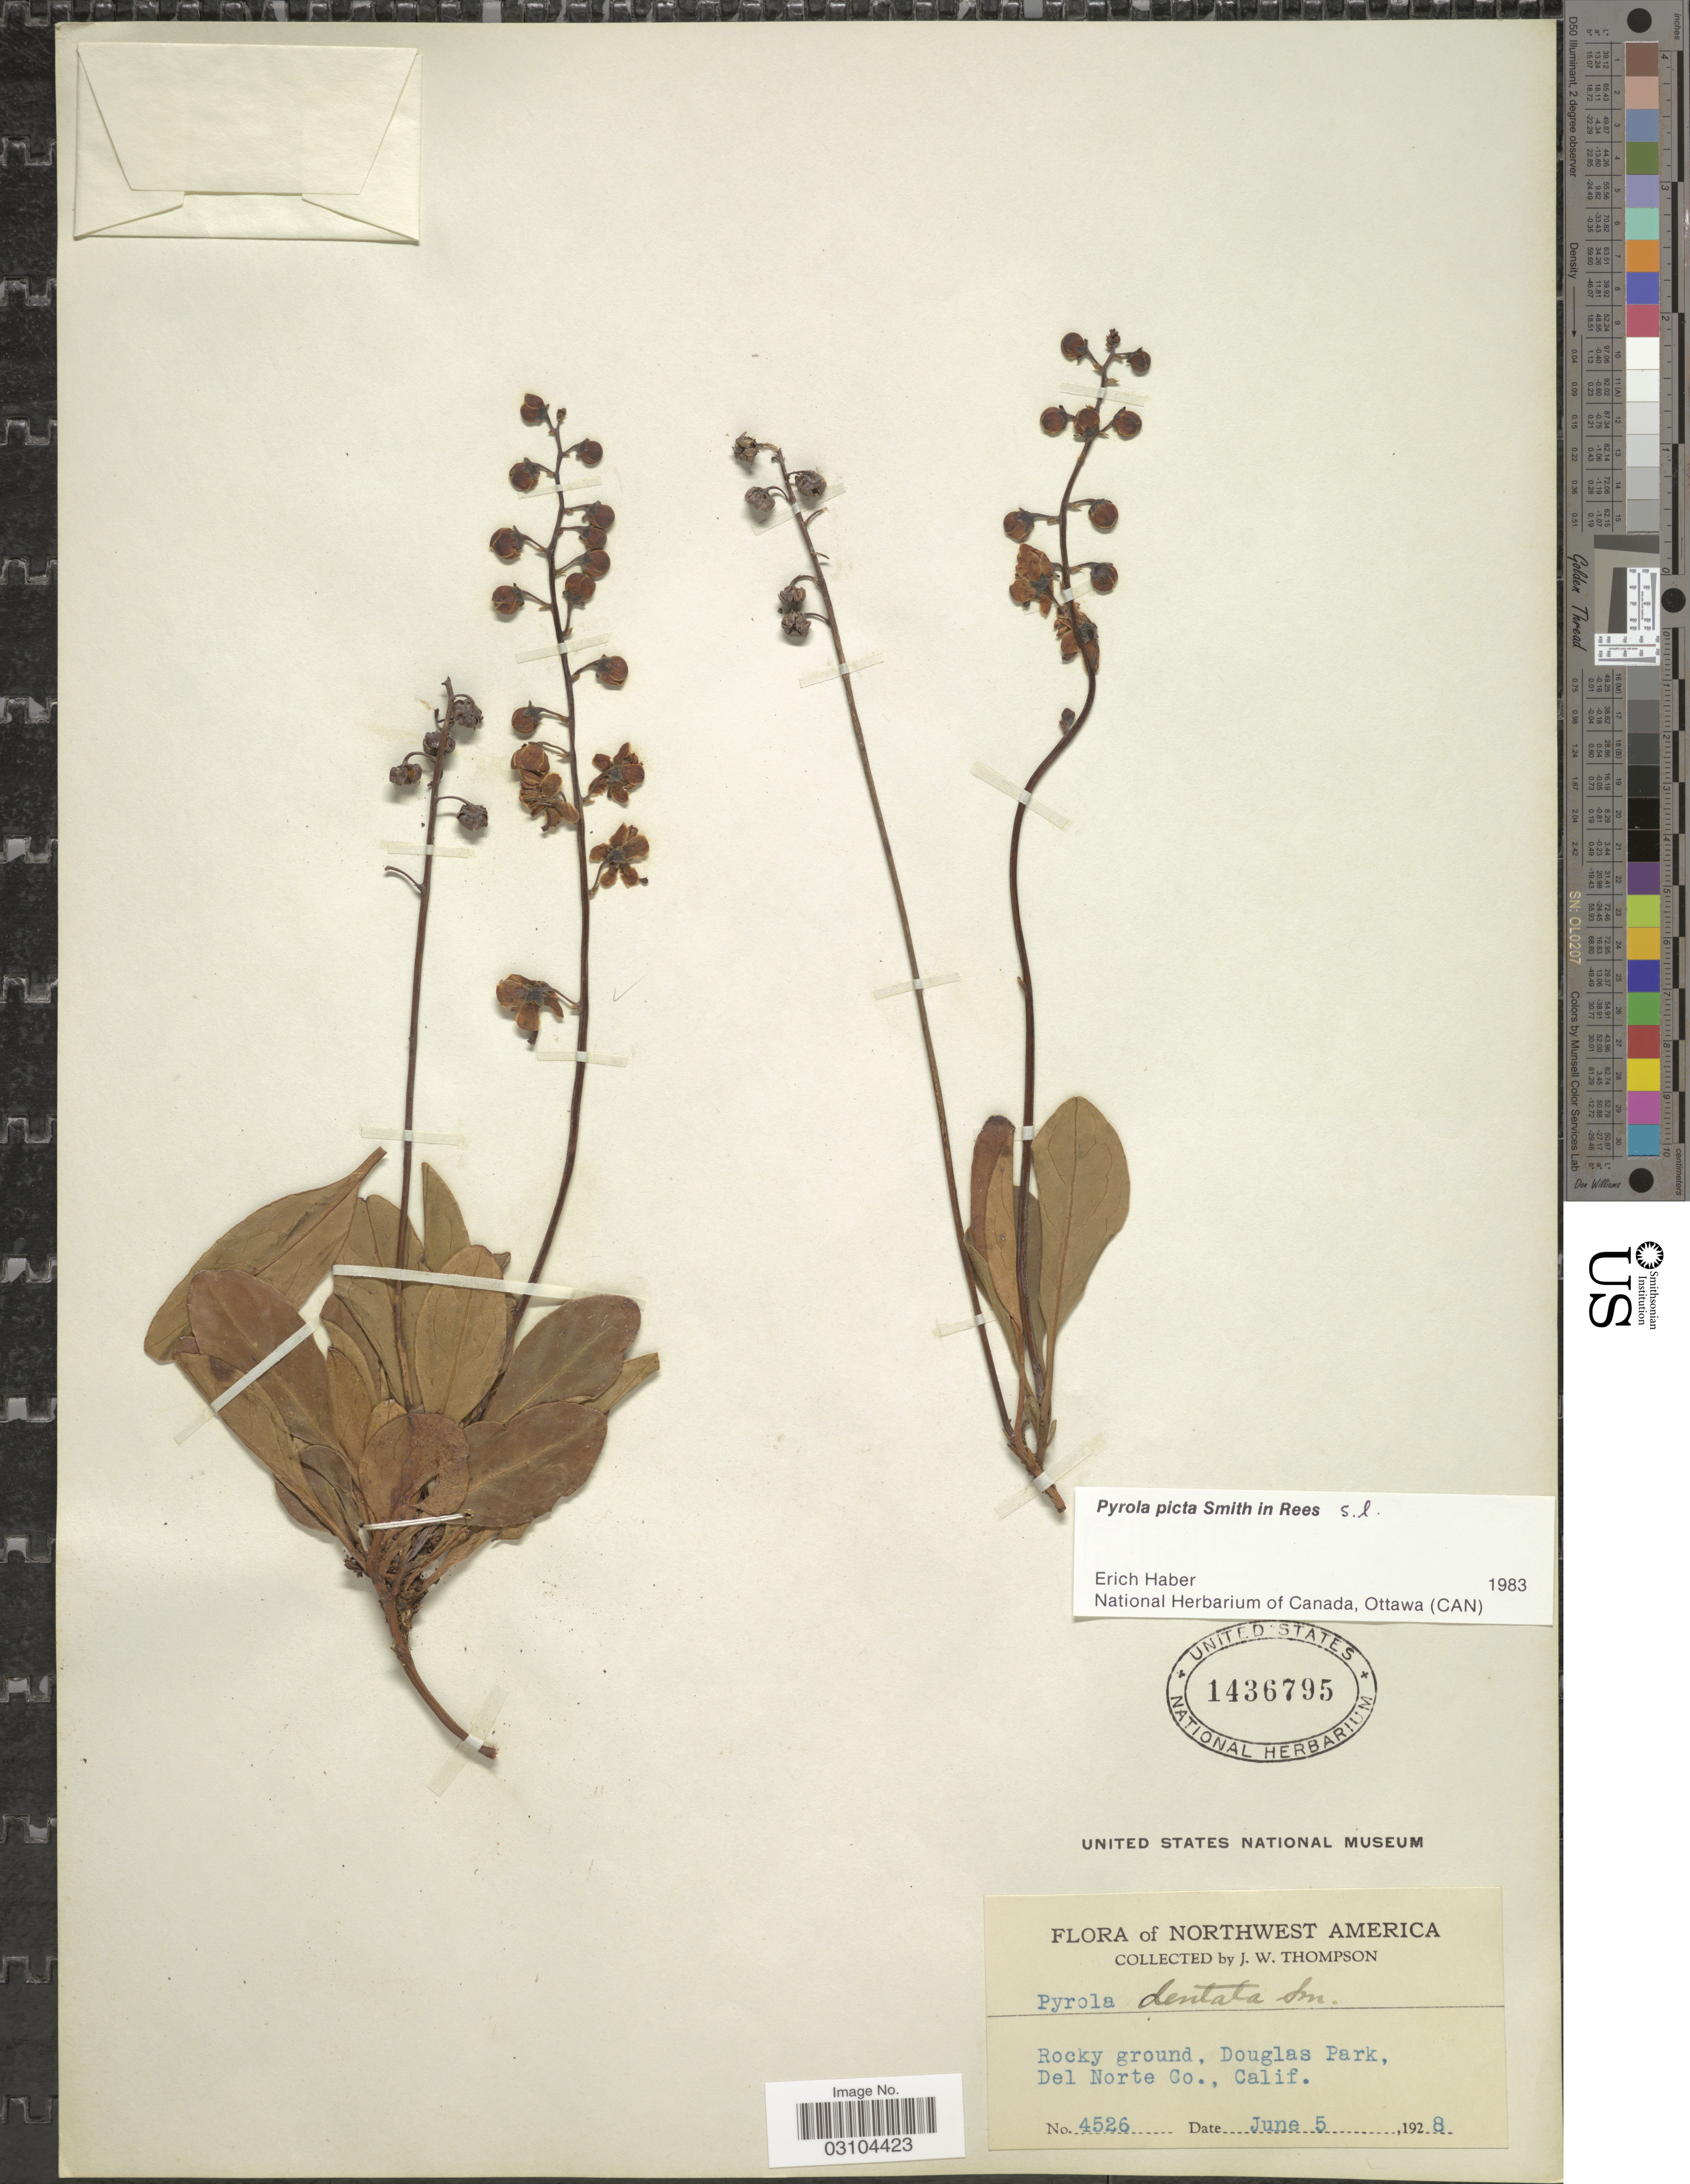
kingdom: Plantae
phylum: Tracheophyta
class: Magnoliopsida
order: Ericales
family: Ericaceae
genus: Pyrola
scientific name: Pyrola picta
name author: Sm. in Rees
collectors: J. Thompson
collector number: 4526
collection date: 1928-06-05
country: United States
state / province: California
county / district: Del Norte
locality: Northwest America, Rocky ground, Douglas Park, Del Norte Co.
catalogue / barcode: US 1436795